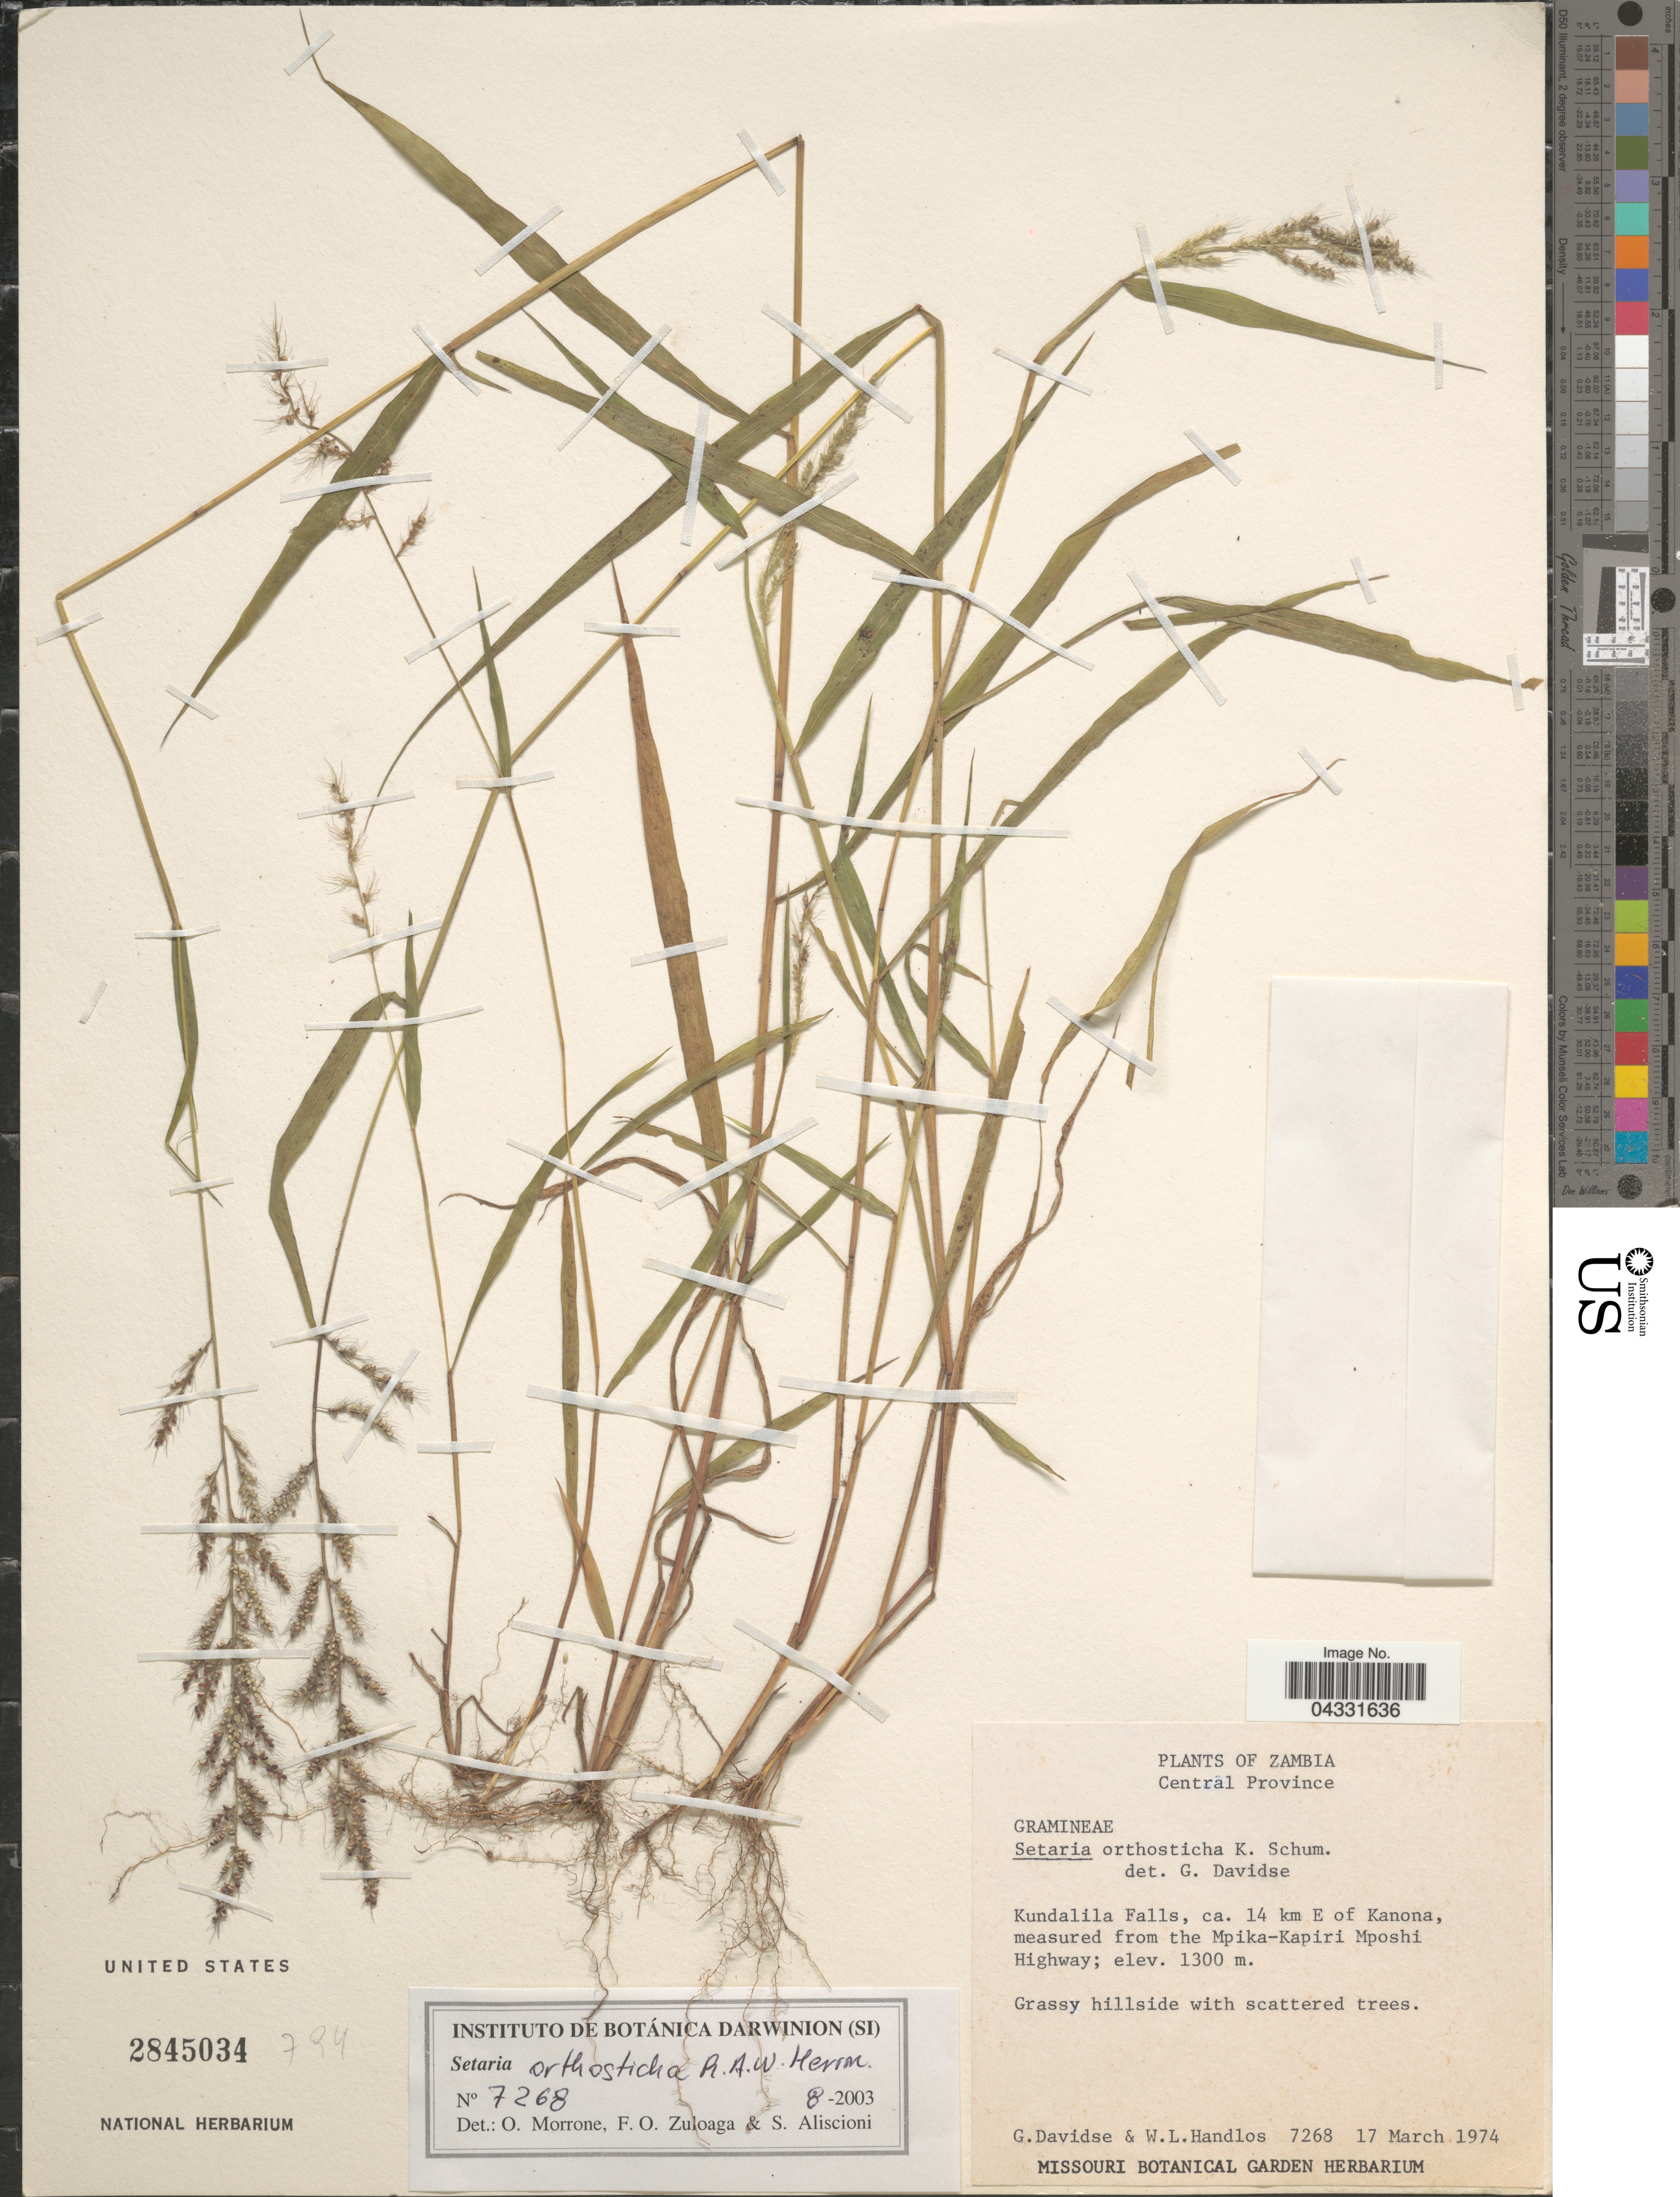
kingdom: Plantae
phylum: Tracheophyta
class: Liliopsida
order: Poales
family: Poaceae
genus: Setaria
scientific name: Setaria orthosticha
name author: R.A.W. Herrm.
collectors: G. Davidse & W. L. Handlos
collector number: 7268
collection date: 1974-03-17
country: Zambia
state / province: Central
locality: Kundalila Falls, ca. 14 km E of Kanona, measured from the Mpika-Kapiri Mposhi Highway.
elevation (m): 1300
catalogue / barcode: US 2845034